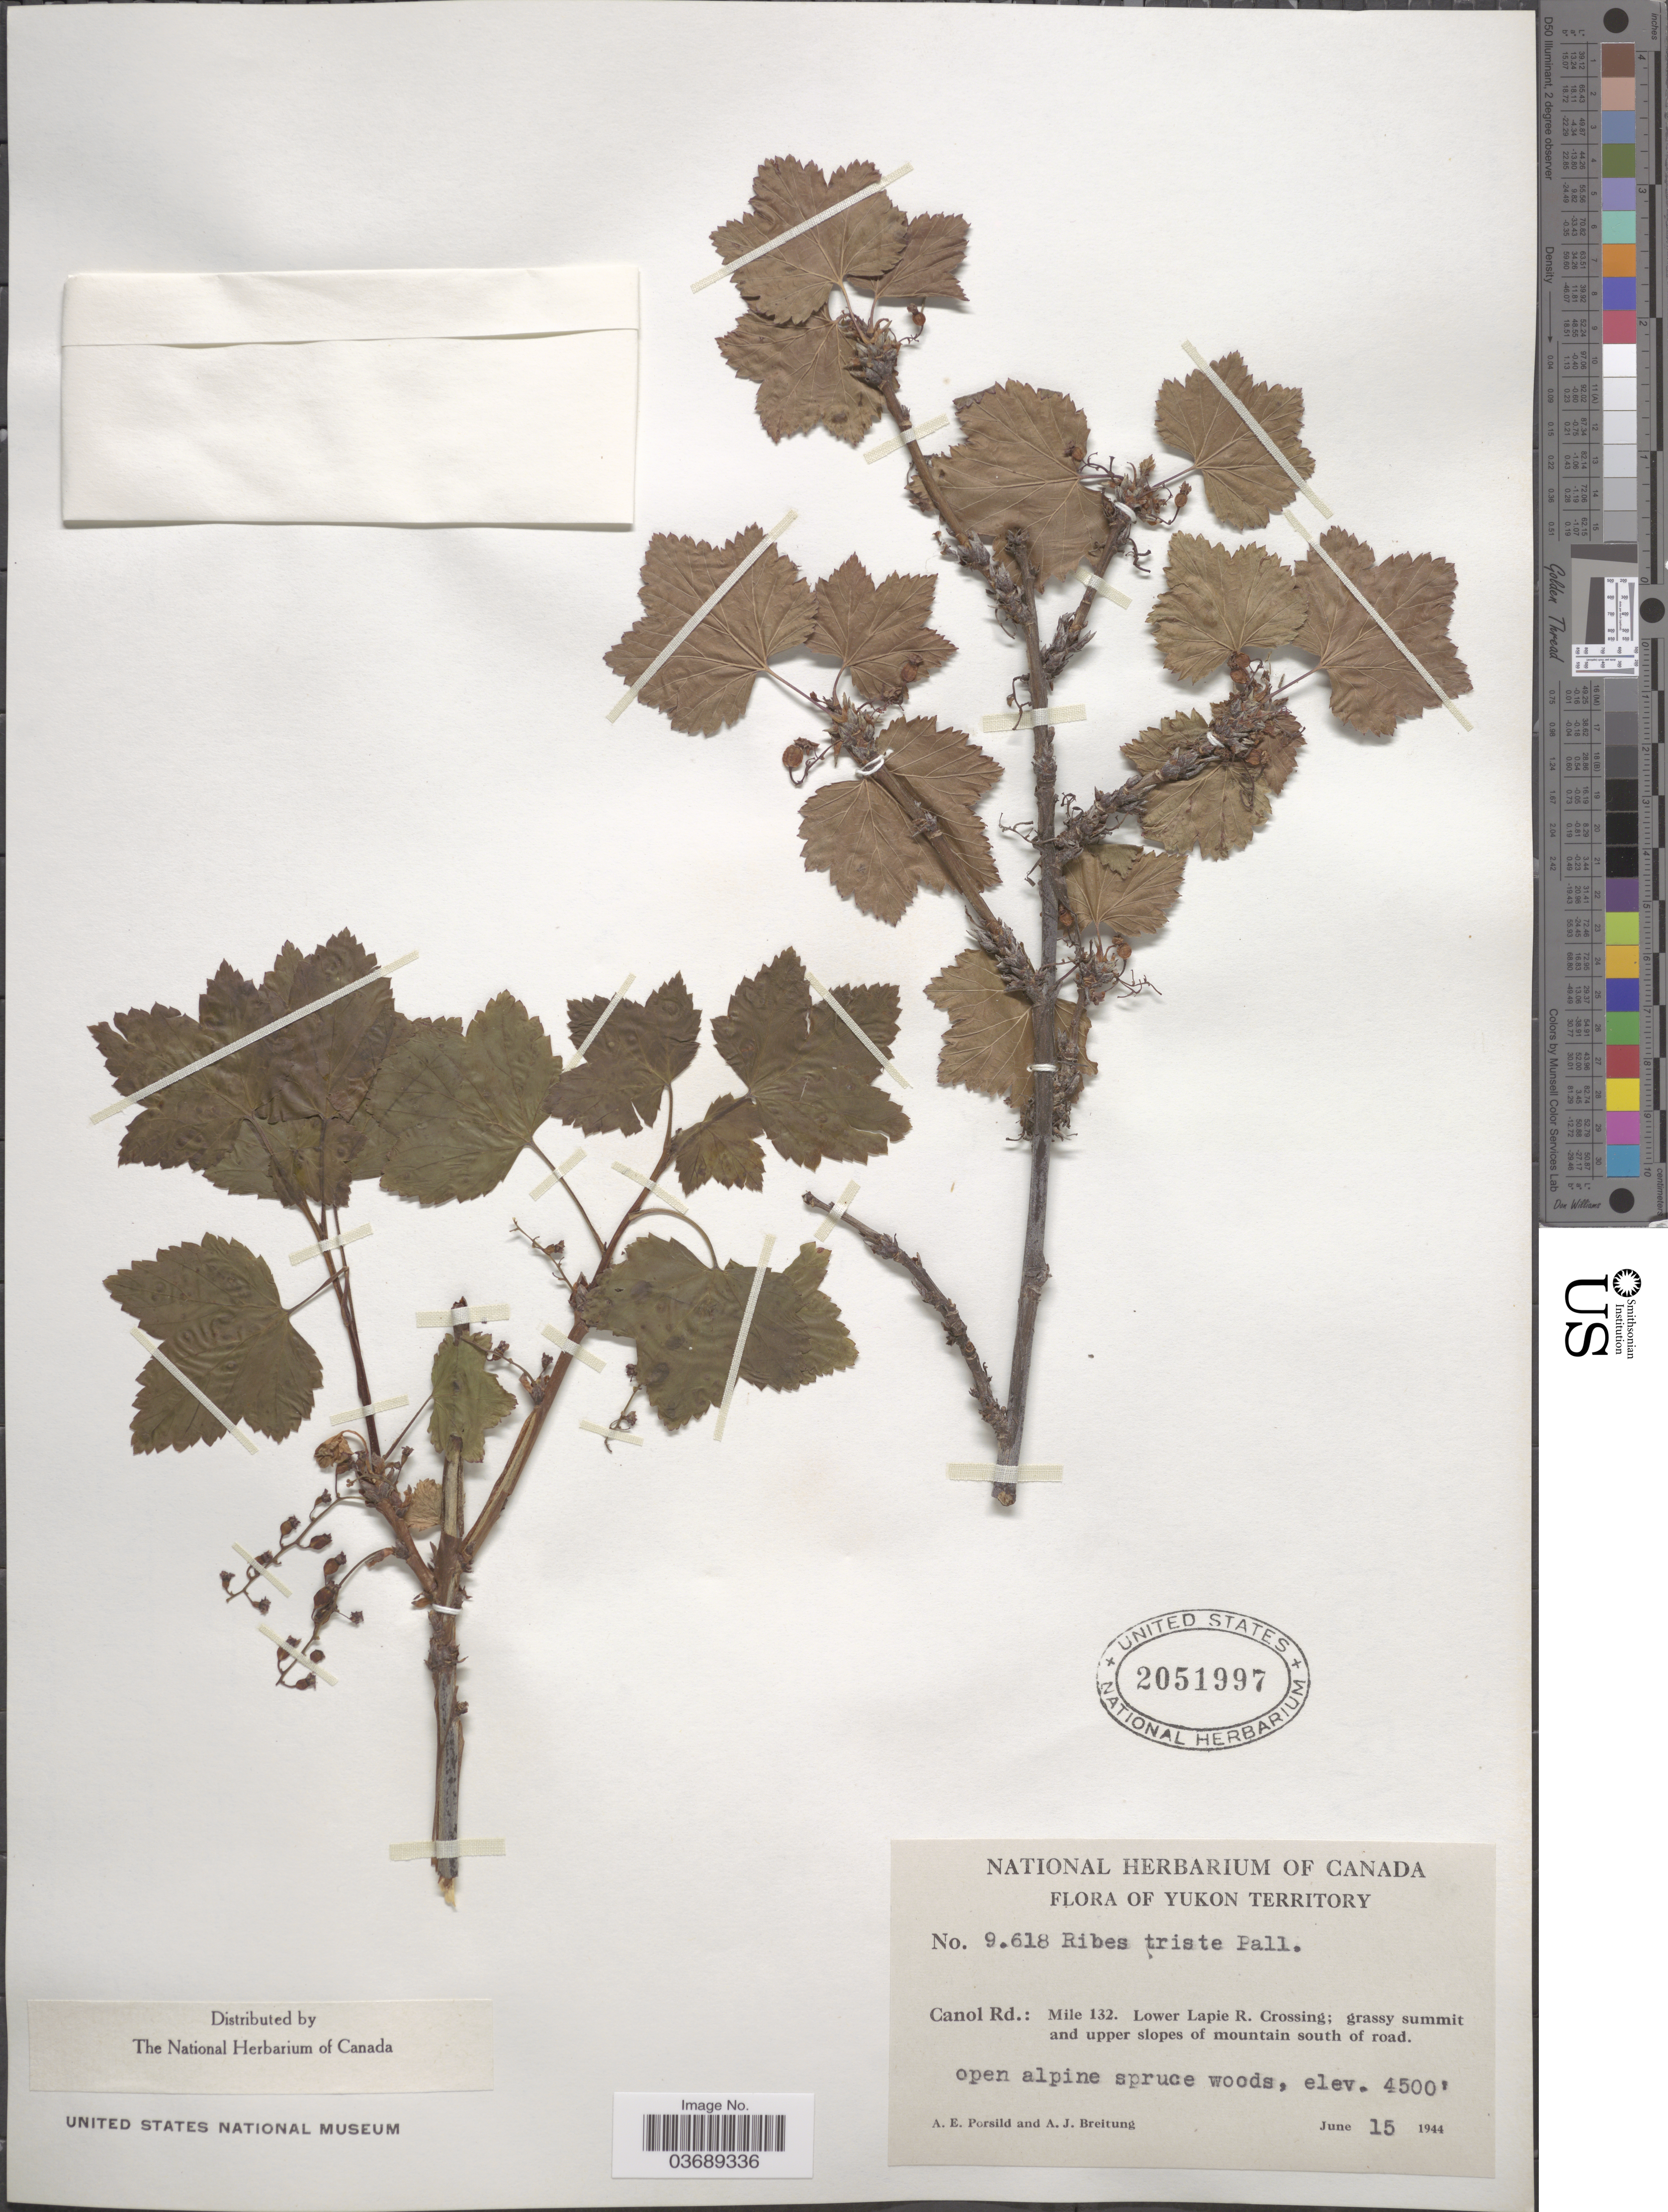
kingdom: Plantae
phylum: Tracheophyta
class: Magnoliopsida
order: Saxifragales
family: Grossulariaceae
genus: Ribes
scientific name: Ribes triste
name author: Pall.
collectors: A. E. Porsild & A. Breitung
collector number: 9618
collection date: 1944-06-15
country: Canada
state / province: Yukon Territory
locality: Canol Rd.: Mile 132. Lower Lapie R. Crossing; grassy summit and upper slopes of mountain south of road.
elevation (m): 1372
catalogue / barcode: US 2051997